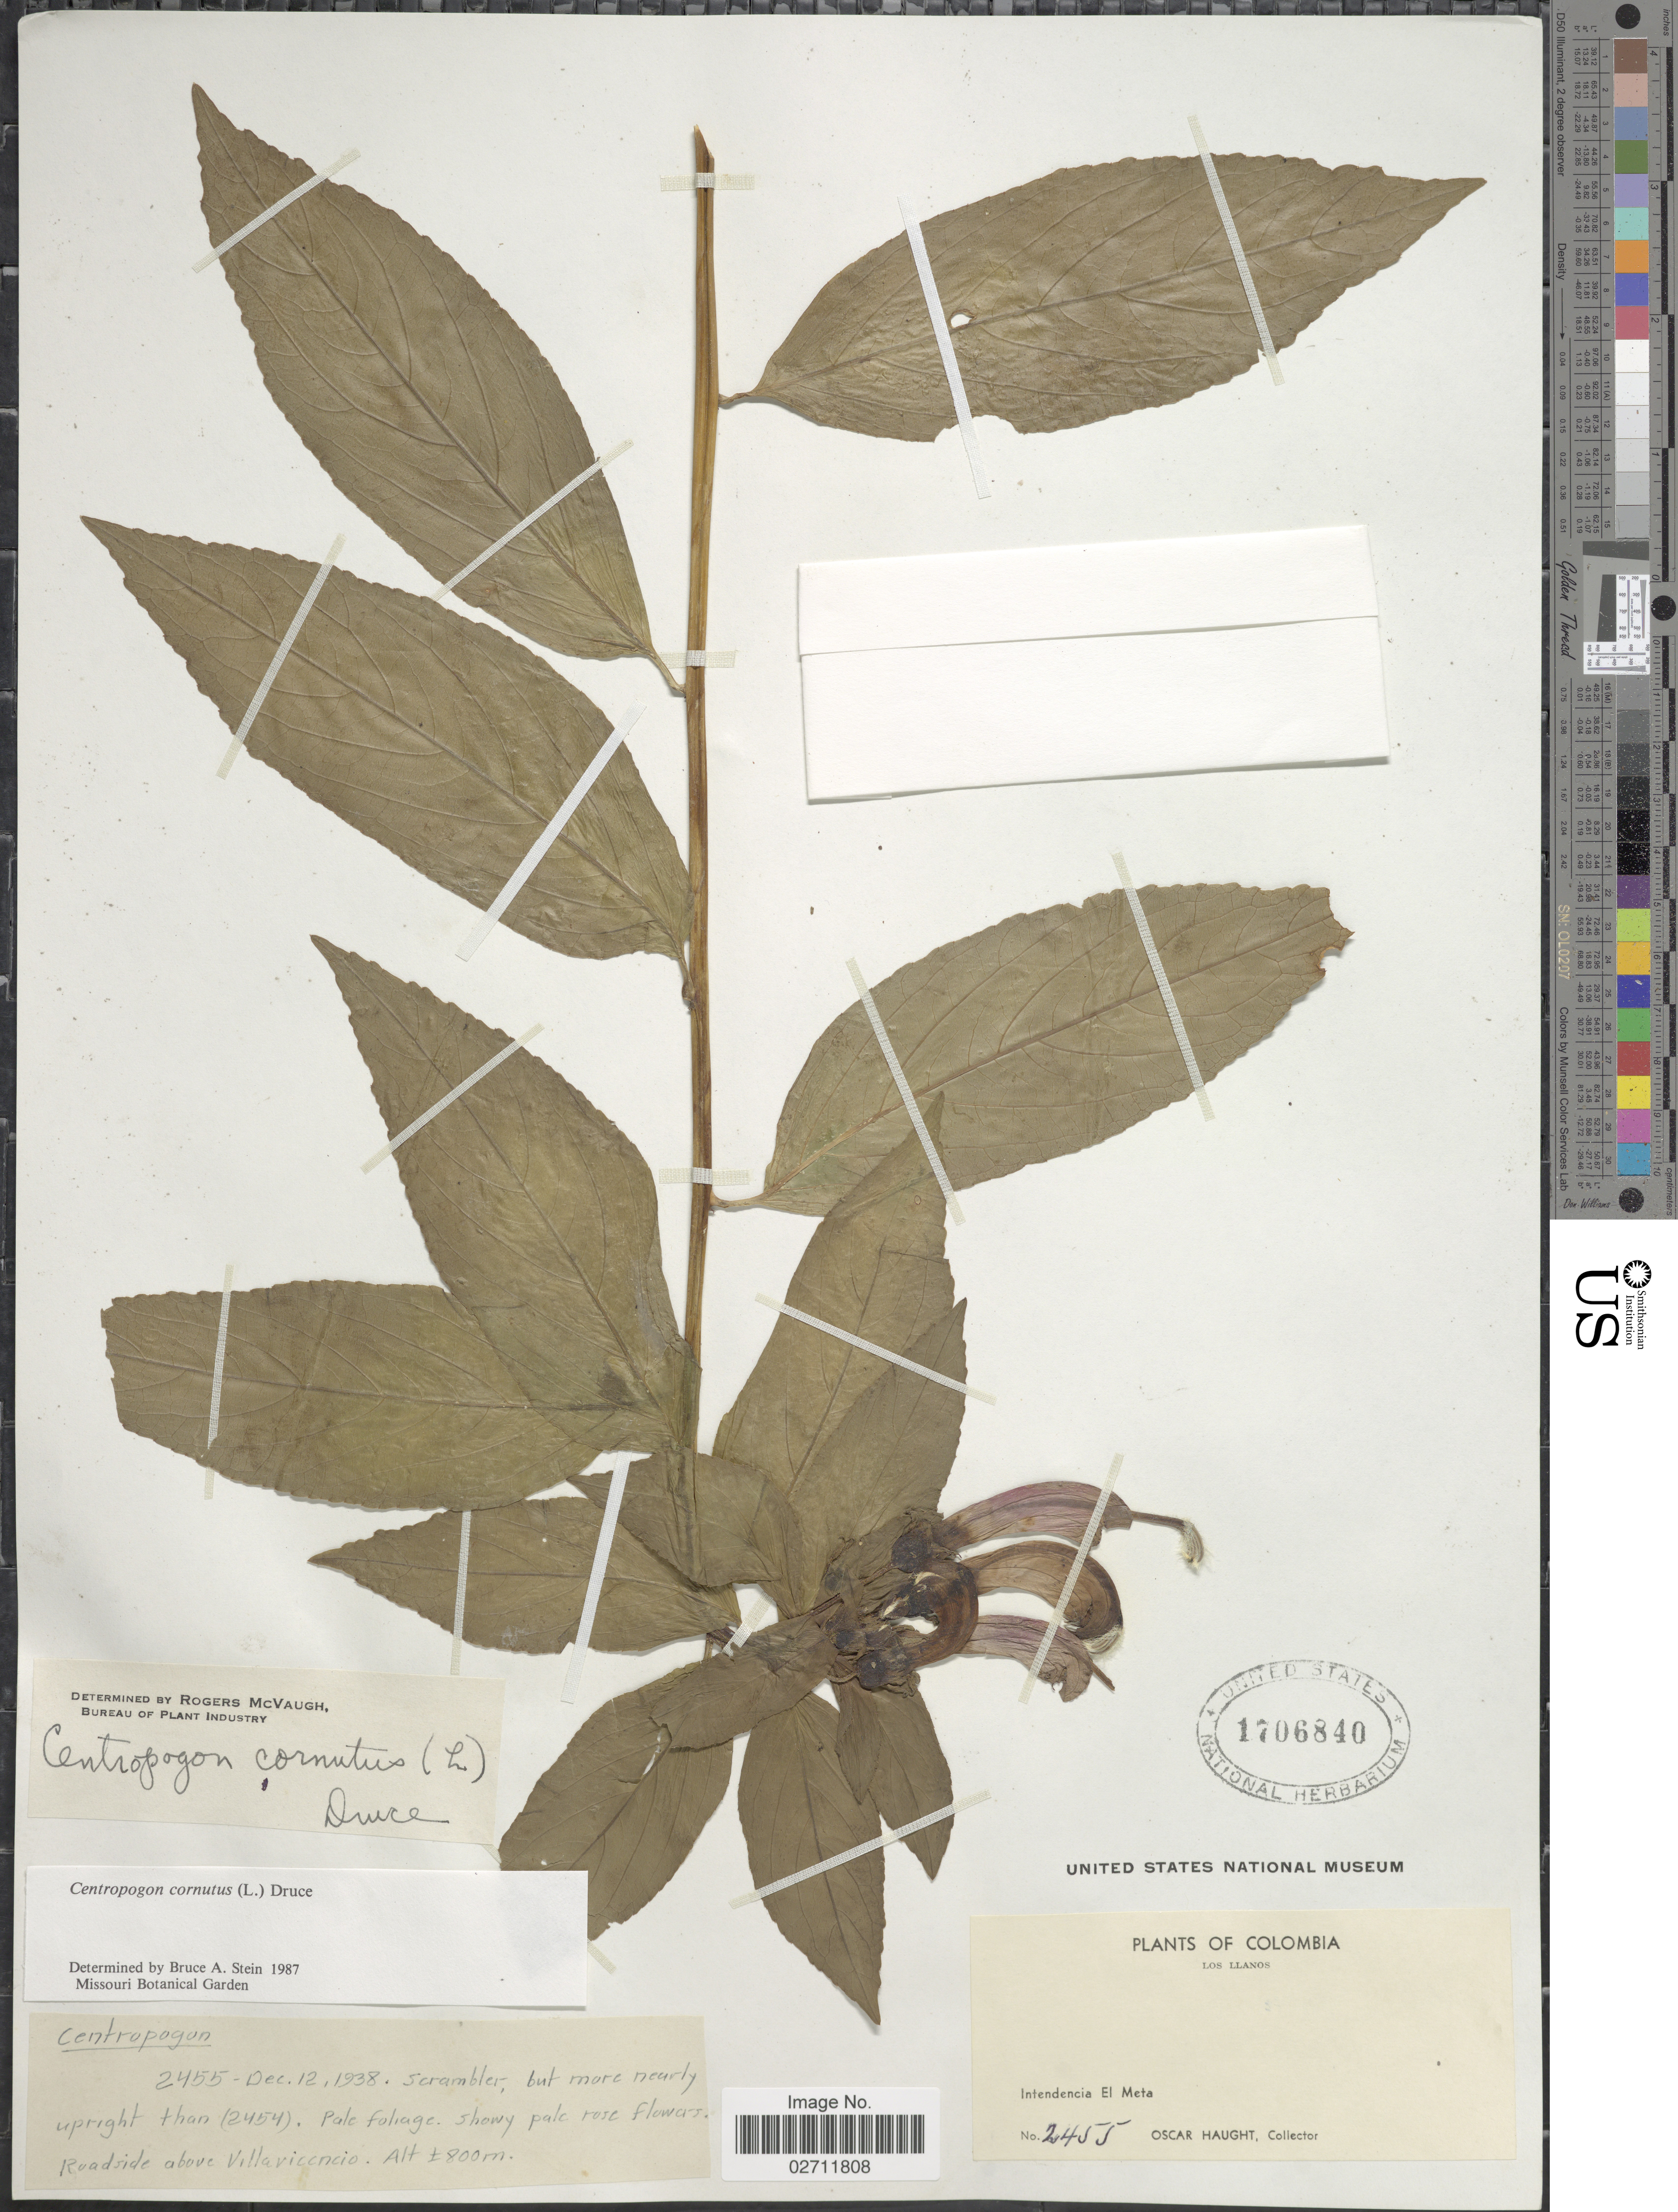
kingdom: Plantae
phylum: Tracheophyta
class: Magnoliopsida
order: Asterales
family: Campanulaceae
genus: Centropogon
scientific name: Centropogon cornutus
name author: (L.) Druce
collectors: O. L. Haught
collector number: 2455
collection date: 1938-12-12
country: Colombia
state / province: Meta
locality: Los Llanos. Roadside above Villavicencio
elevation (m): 800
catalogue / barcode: US 1706840